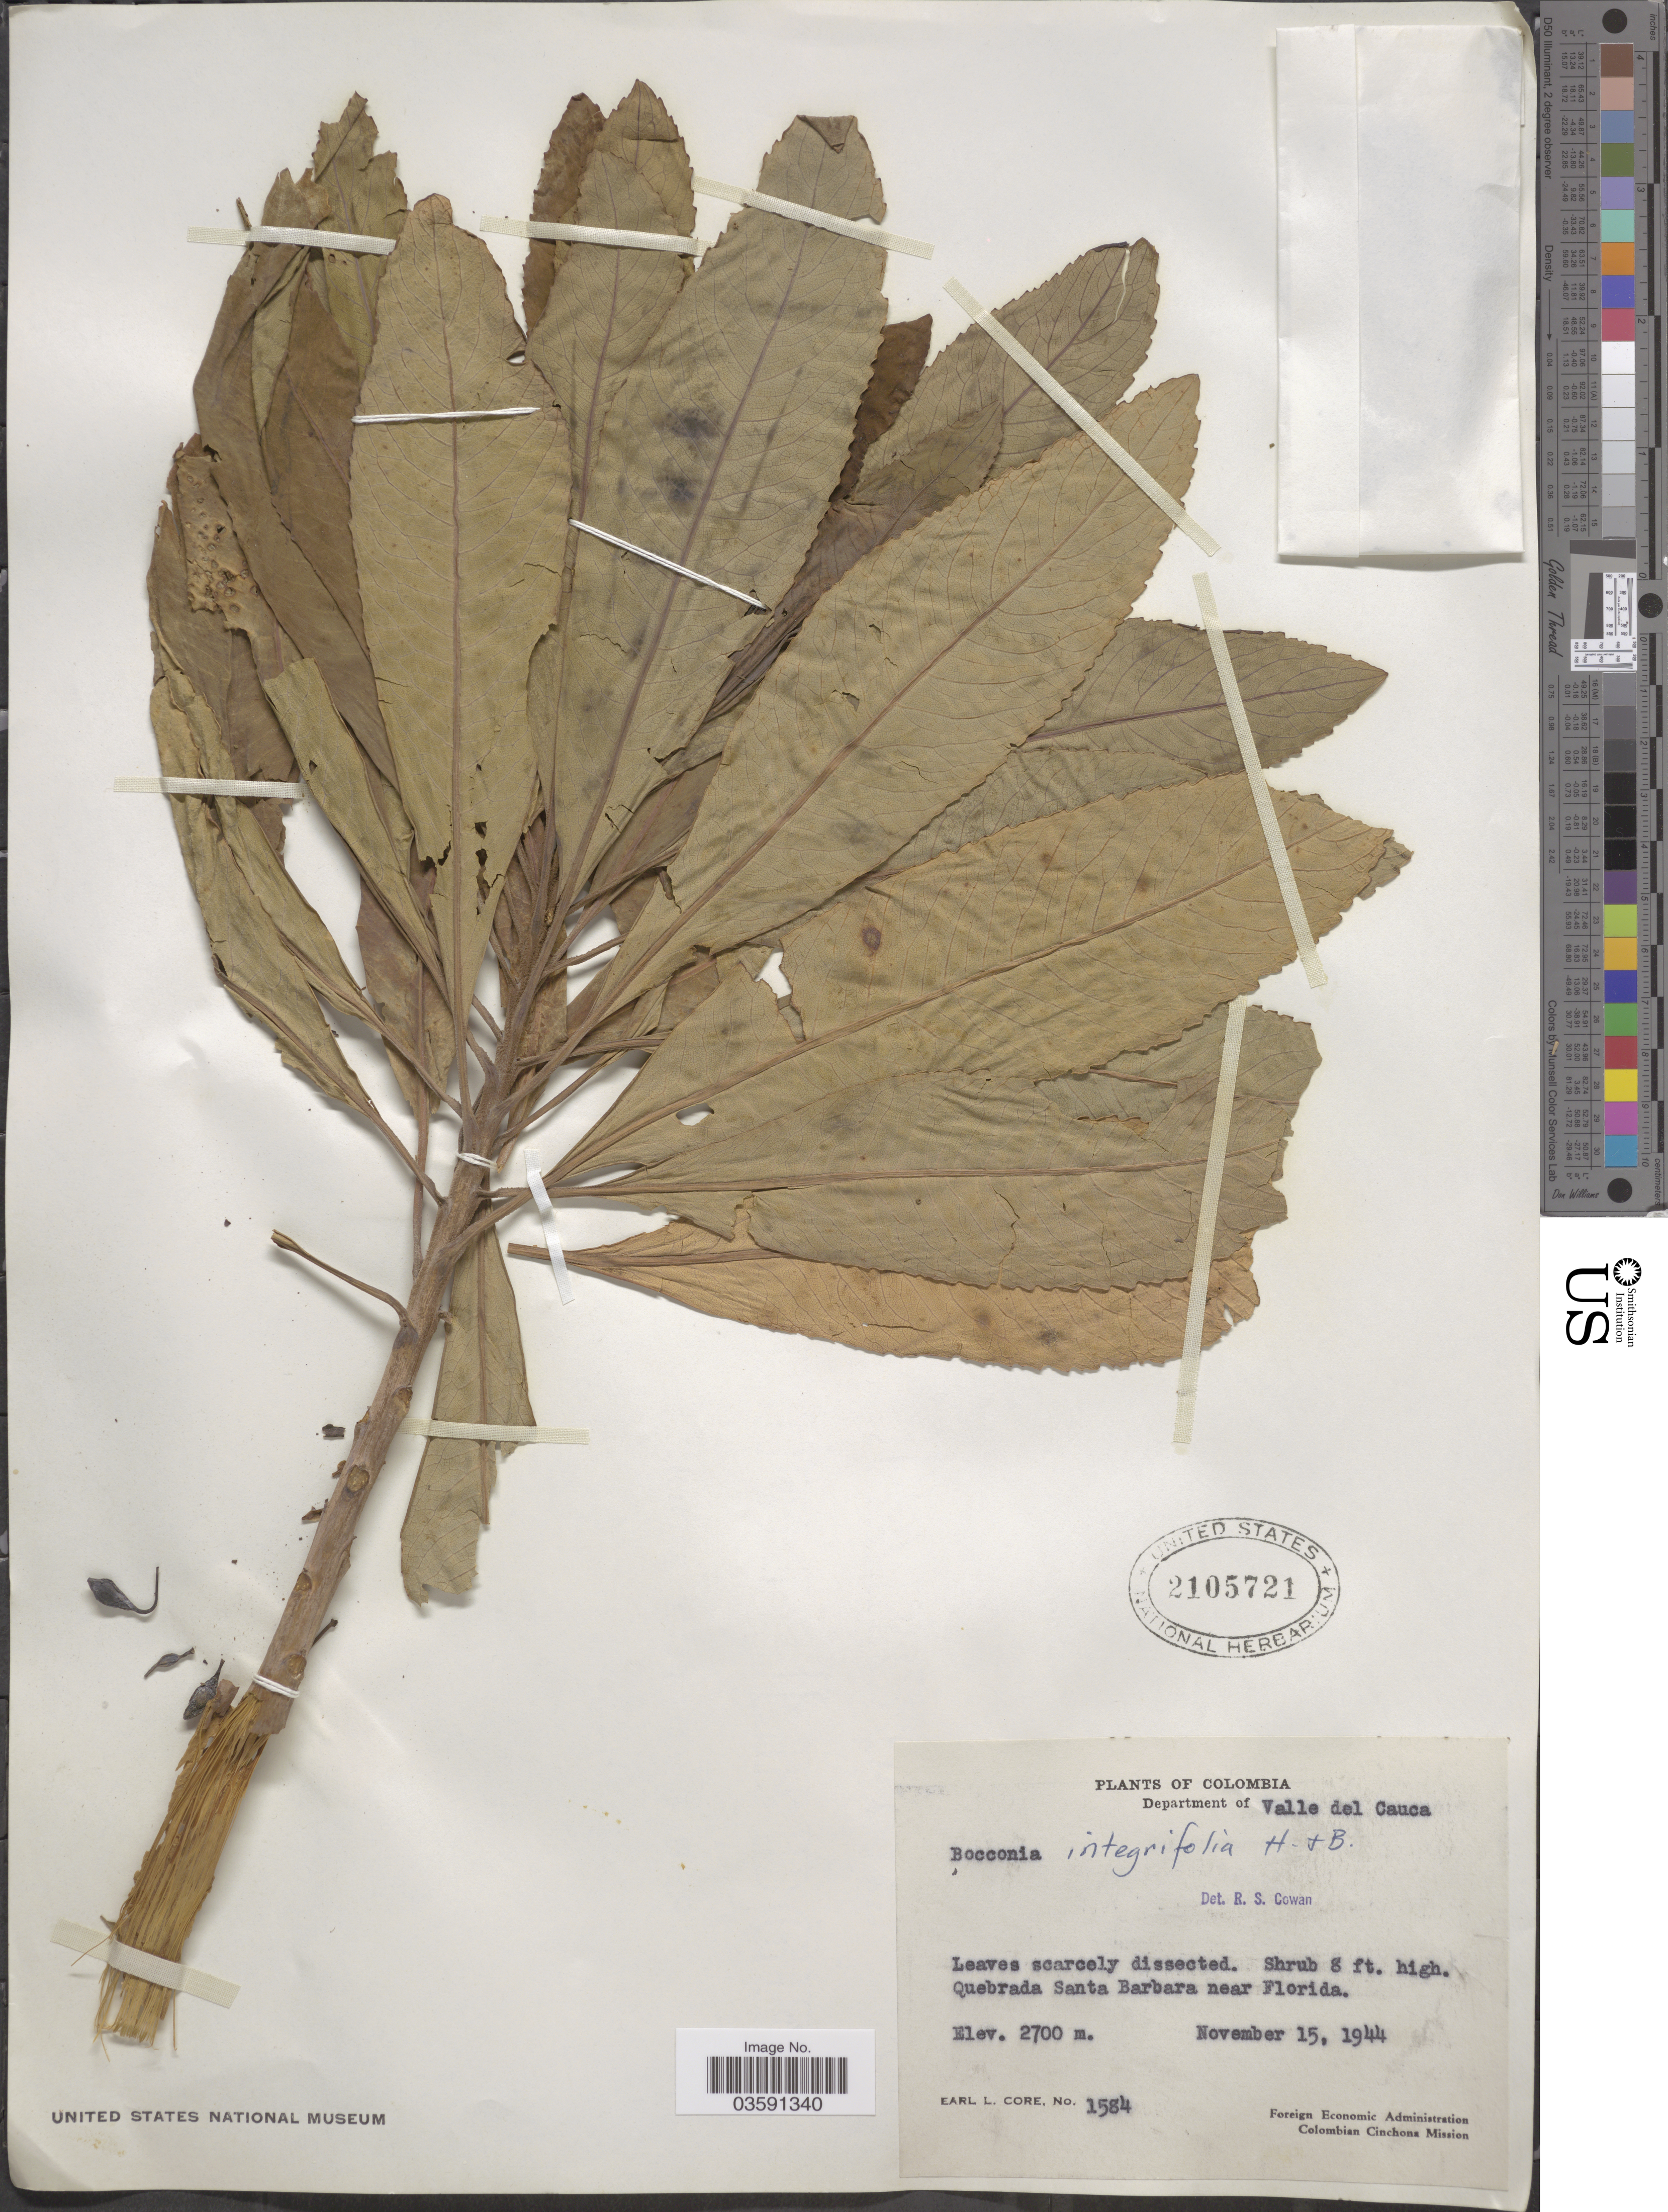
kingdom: Plantae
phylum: Tracheophyta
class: Magnoliopsida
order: Ranunculales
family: Papaveraceae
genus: Bocconia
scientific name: Bocconia integrifolia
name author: Bonpl.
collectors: E. L. Core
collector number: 1584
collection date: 1944-11-15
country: Colombia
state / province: Valle del Cauca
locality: Department of Valle del Cauca. Quebrada Santa Barbara near Florida.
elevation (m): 2700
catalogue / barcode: US 2105721